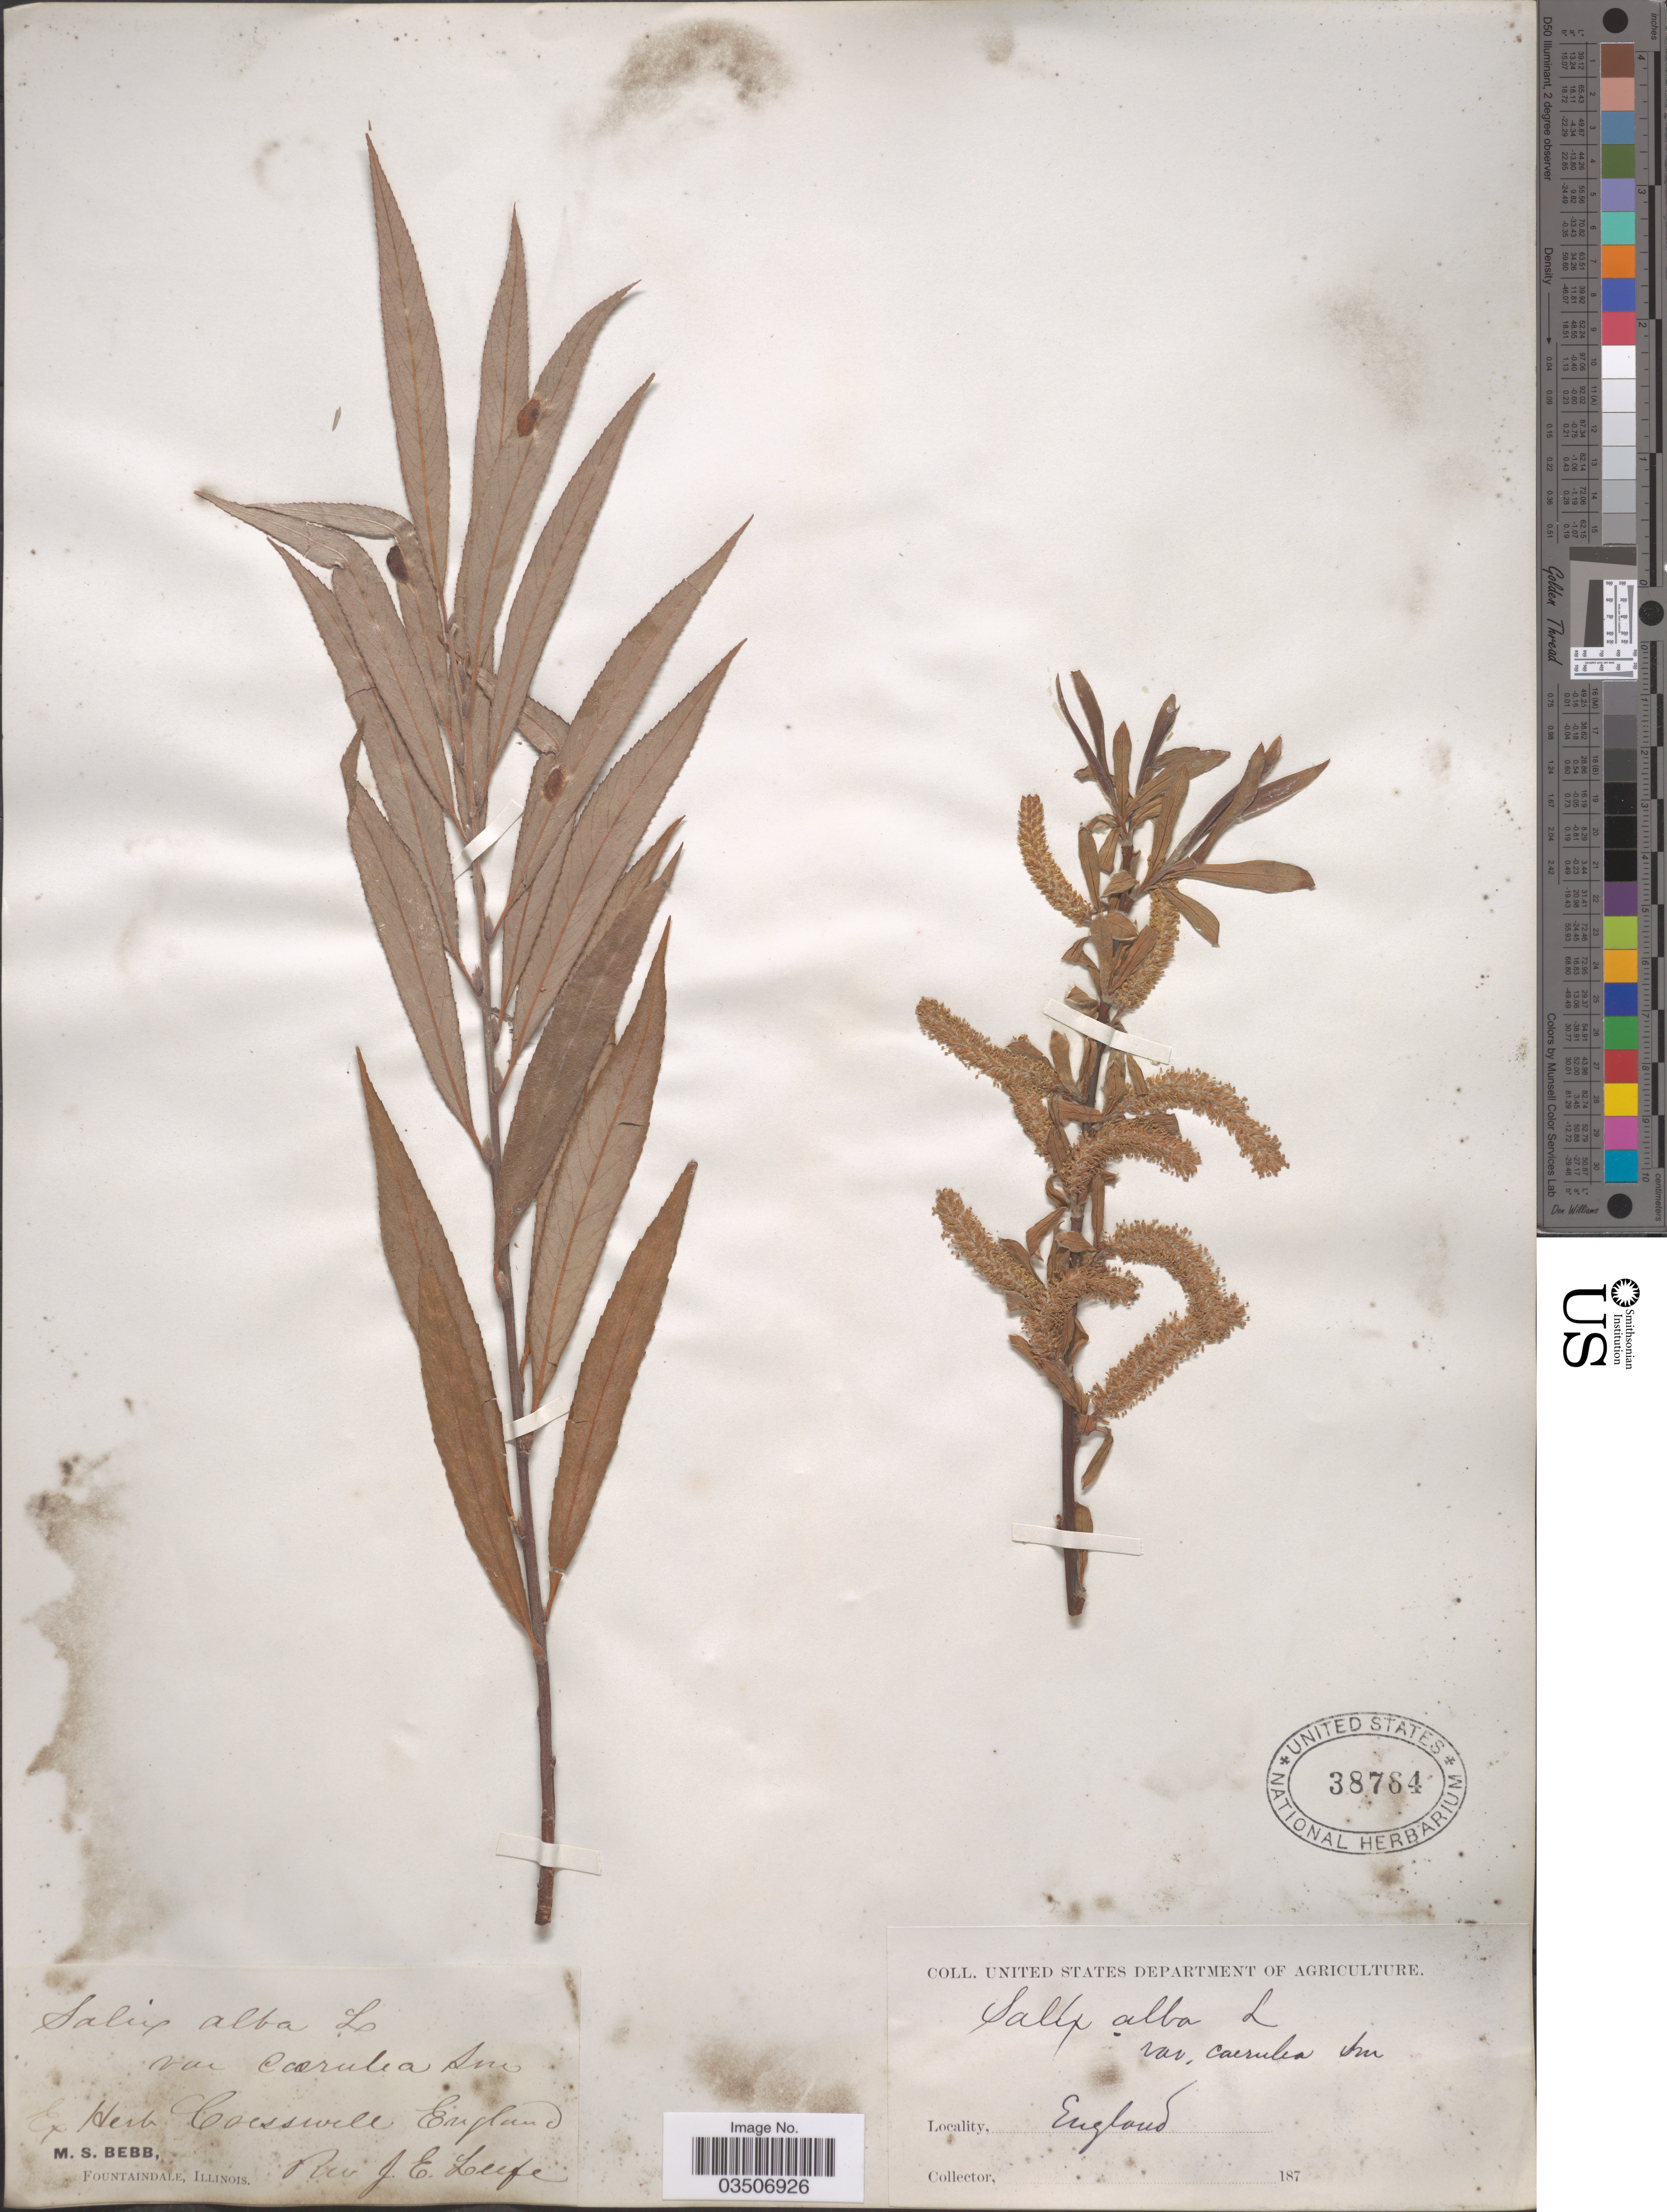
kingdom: Plantae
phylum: Tracheophyta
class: Magnoliopsida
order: Malpighiales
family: Salicaceae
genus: Salix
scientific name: Salix alba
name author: L.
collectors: J. Leefe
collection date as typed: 187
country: United Kingdom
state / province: England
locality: Cresswell.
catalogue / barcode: US 38764